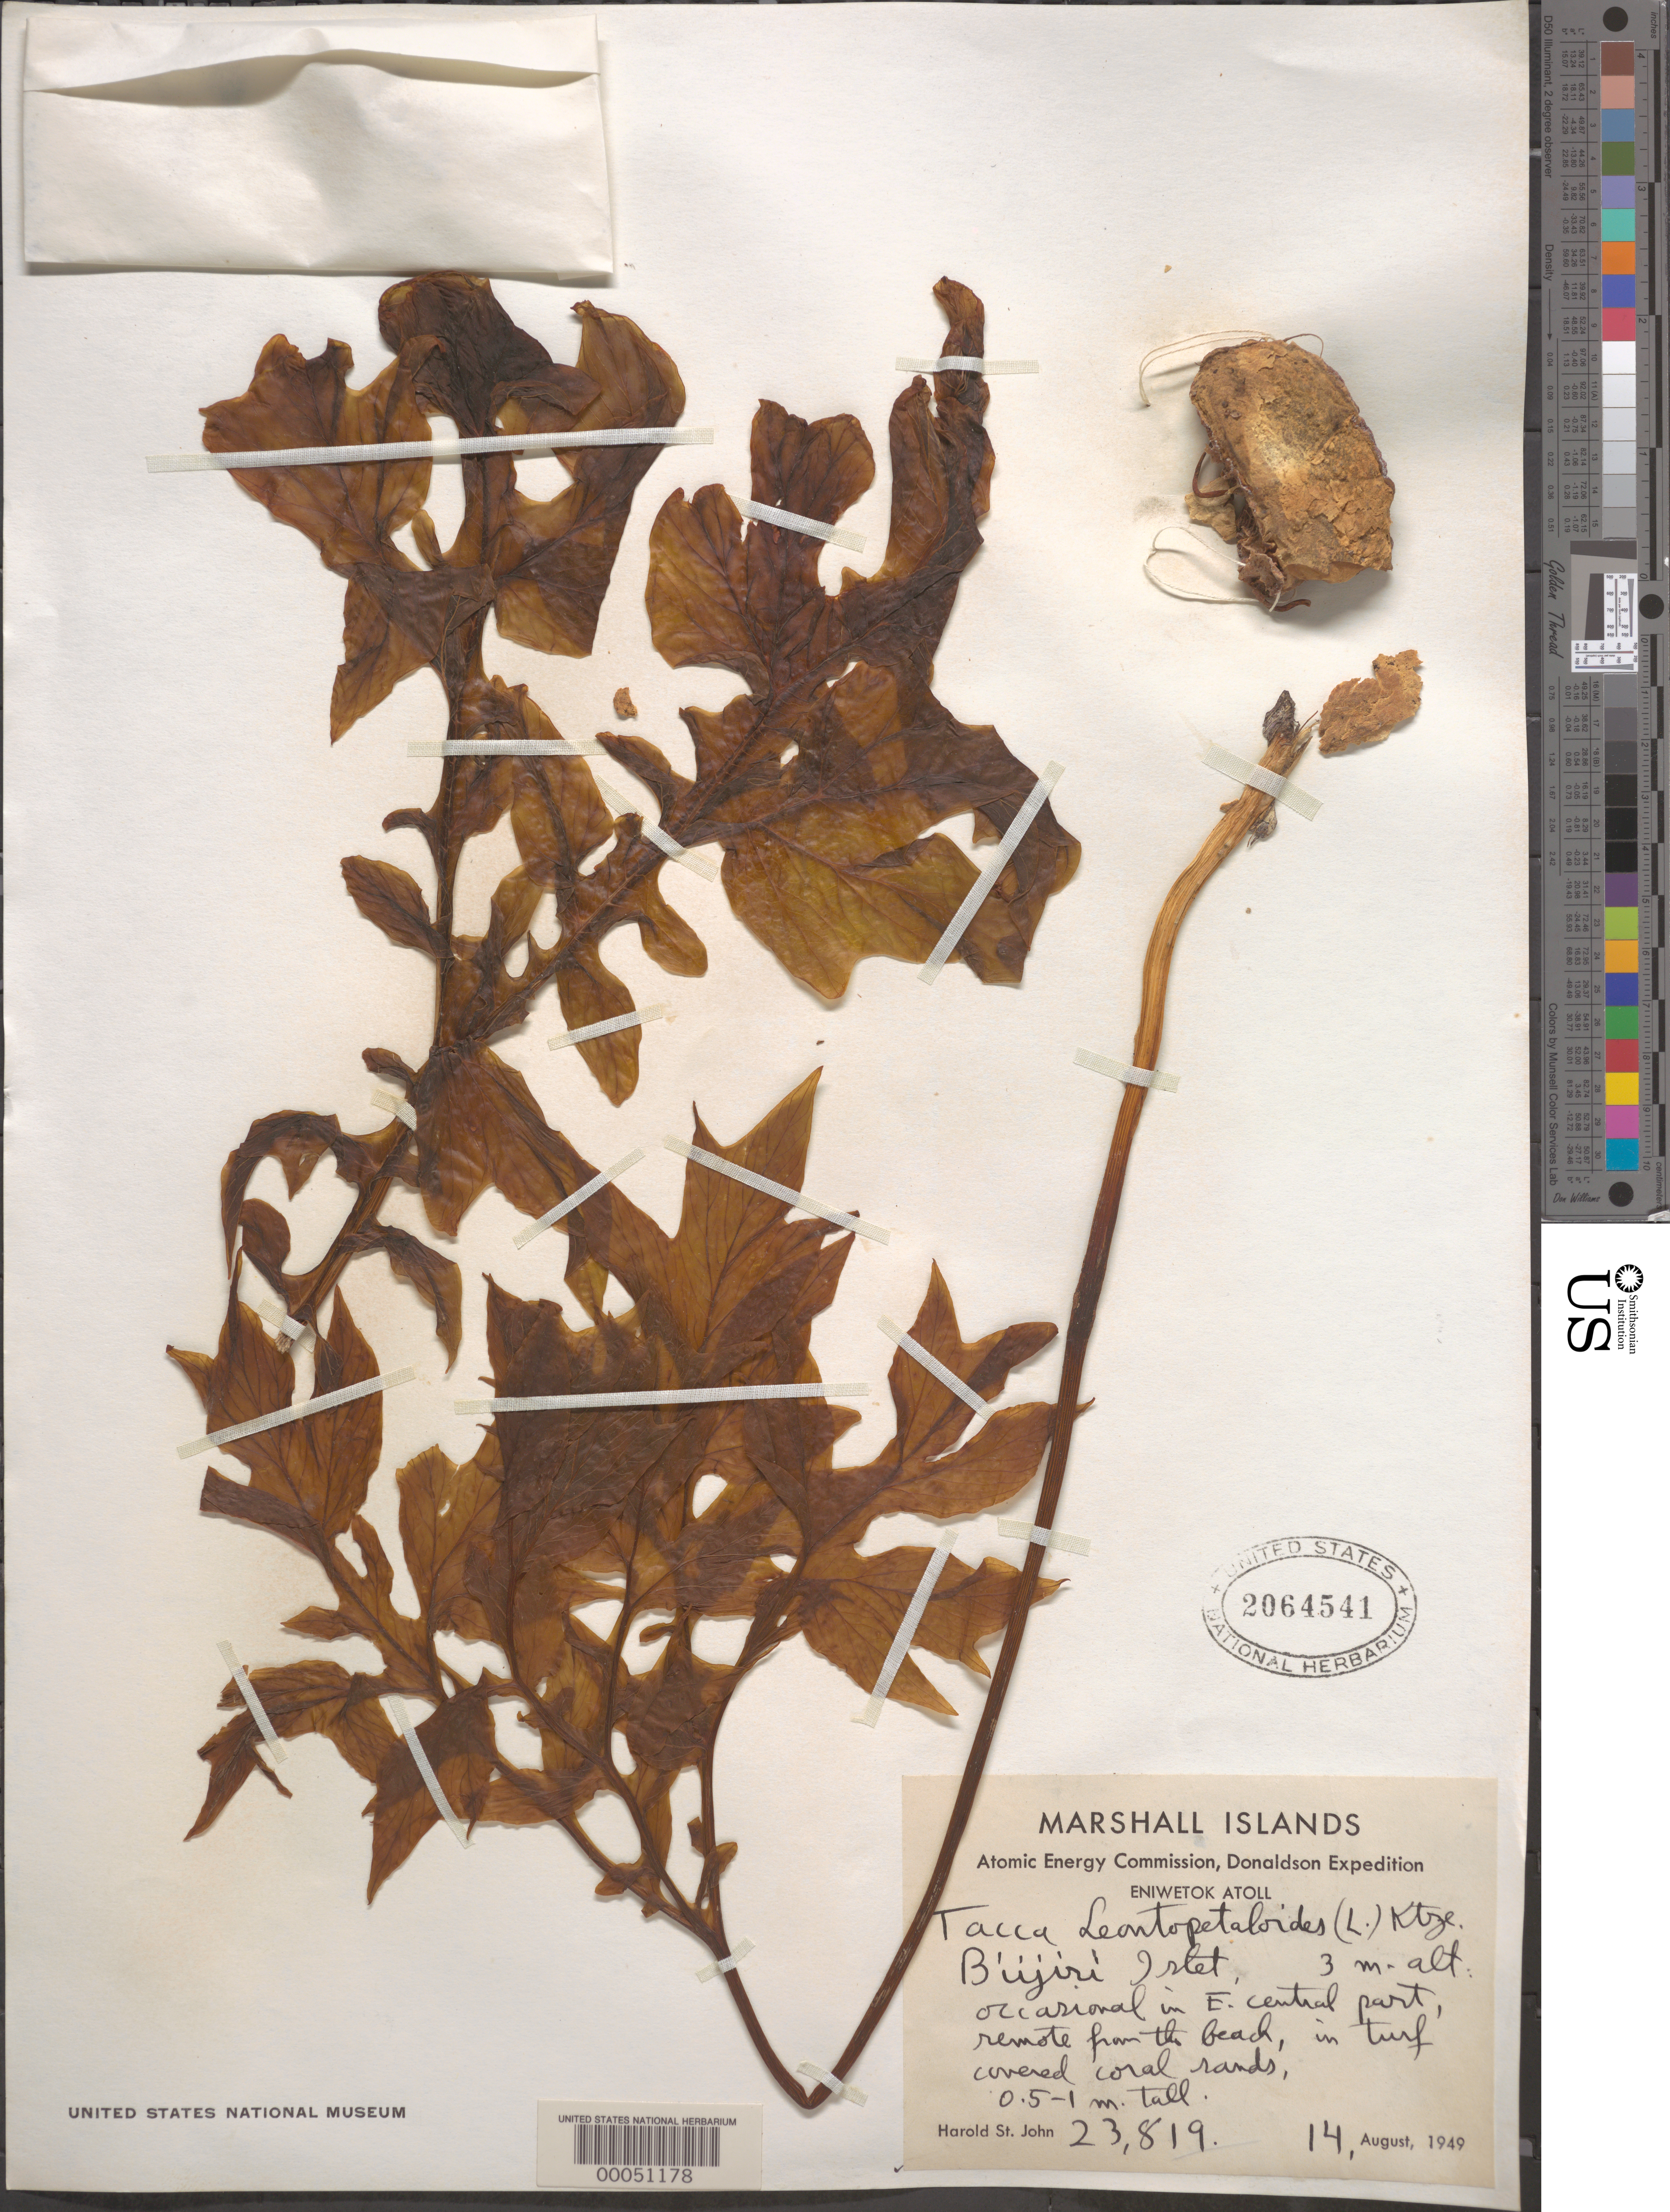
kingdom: Plantae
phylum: Tracheophyta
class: Liliopsida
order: Dioscoreales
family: Dioscoreaceae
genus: Tacca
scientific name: Tacca leontopetaloides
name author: (L.) Kuntze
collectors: H. St. John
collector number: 23819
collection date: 1949-08-14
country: Marshall Islands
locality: Eniwetok Atoll. Büjiri Islet.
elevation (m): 3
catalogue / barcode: US 2064541